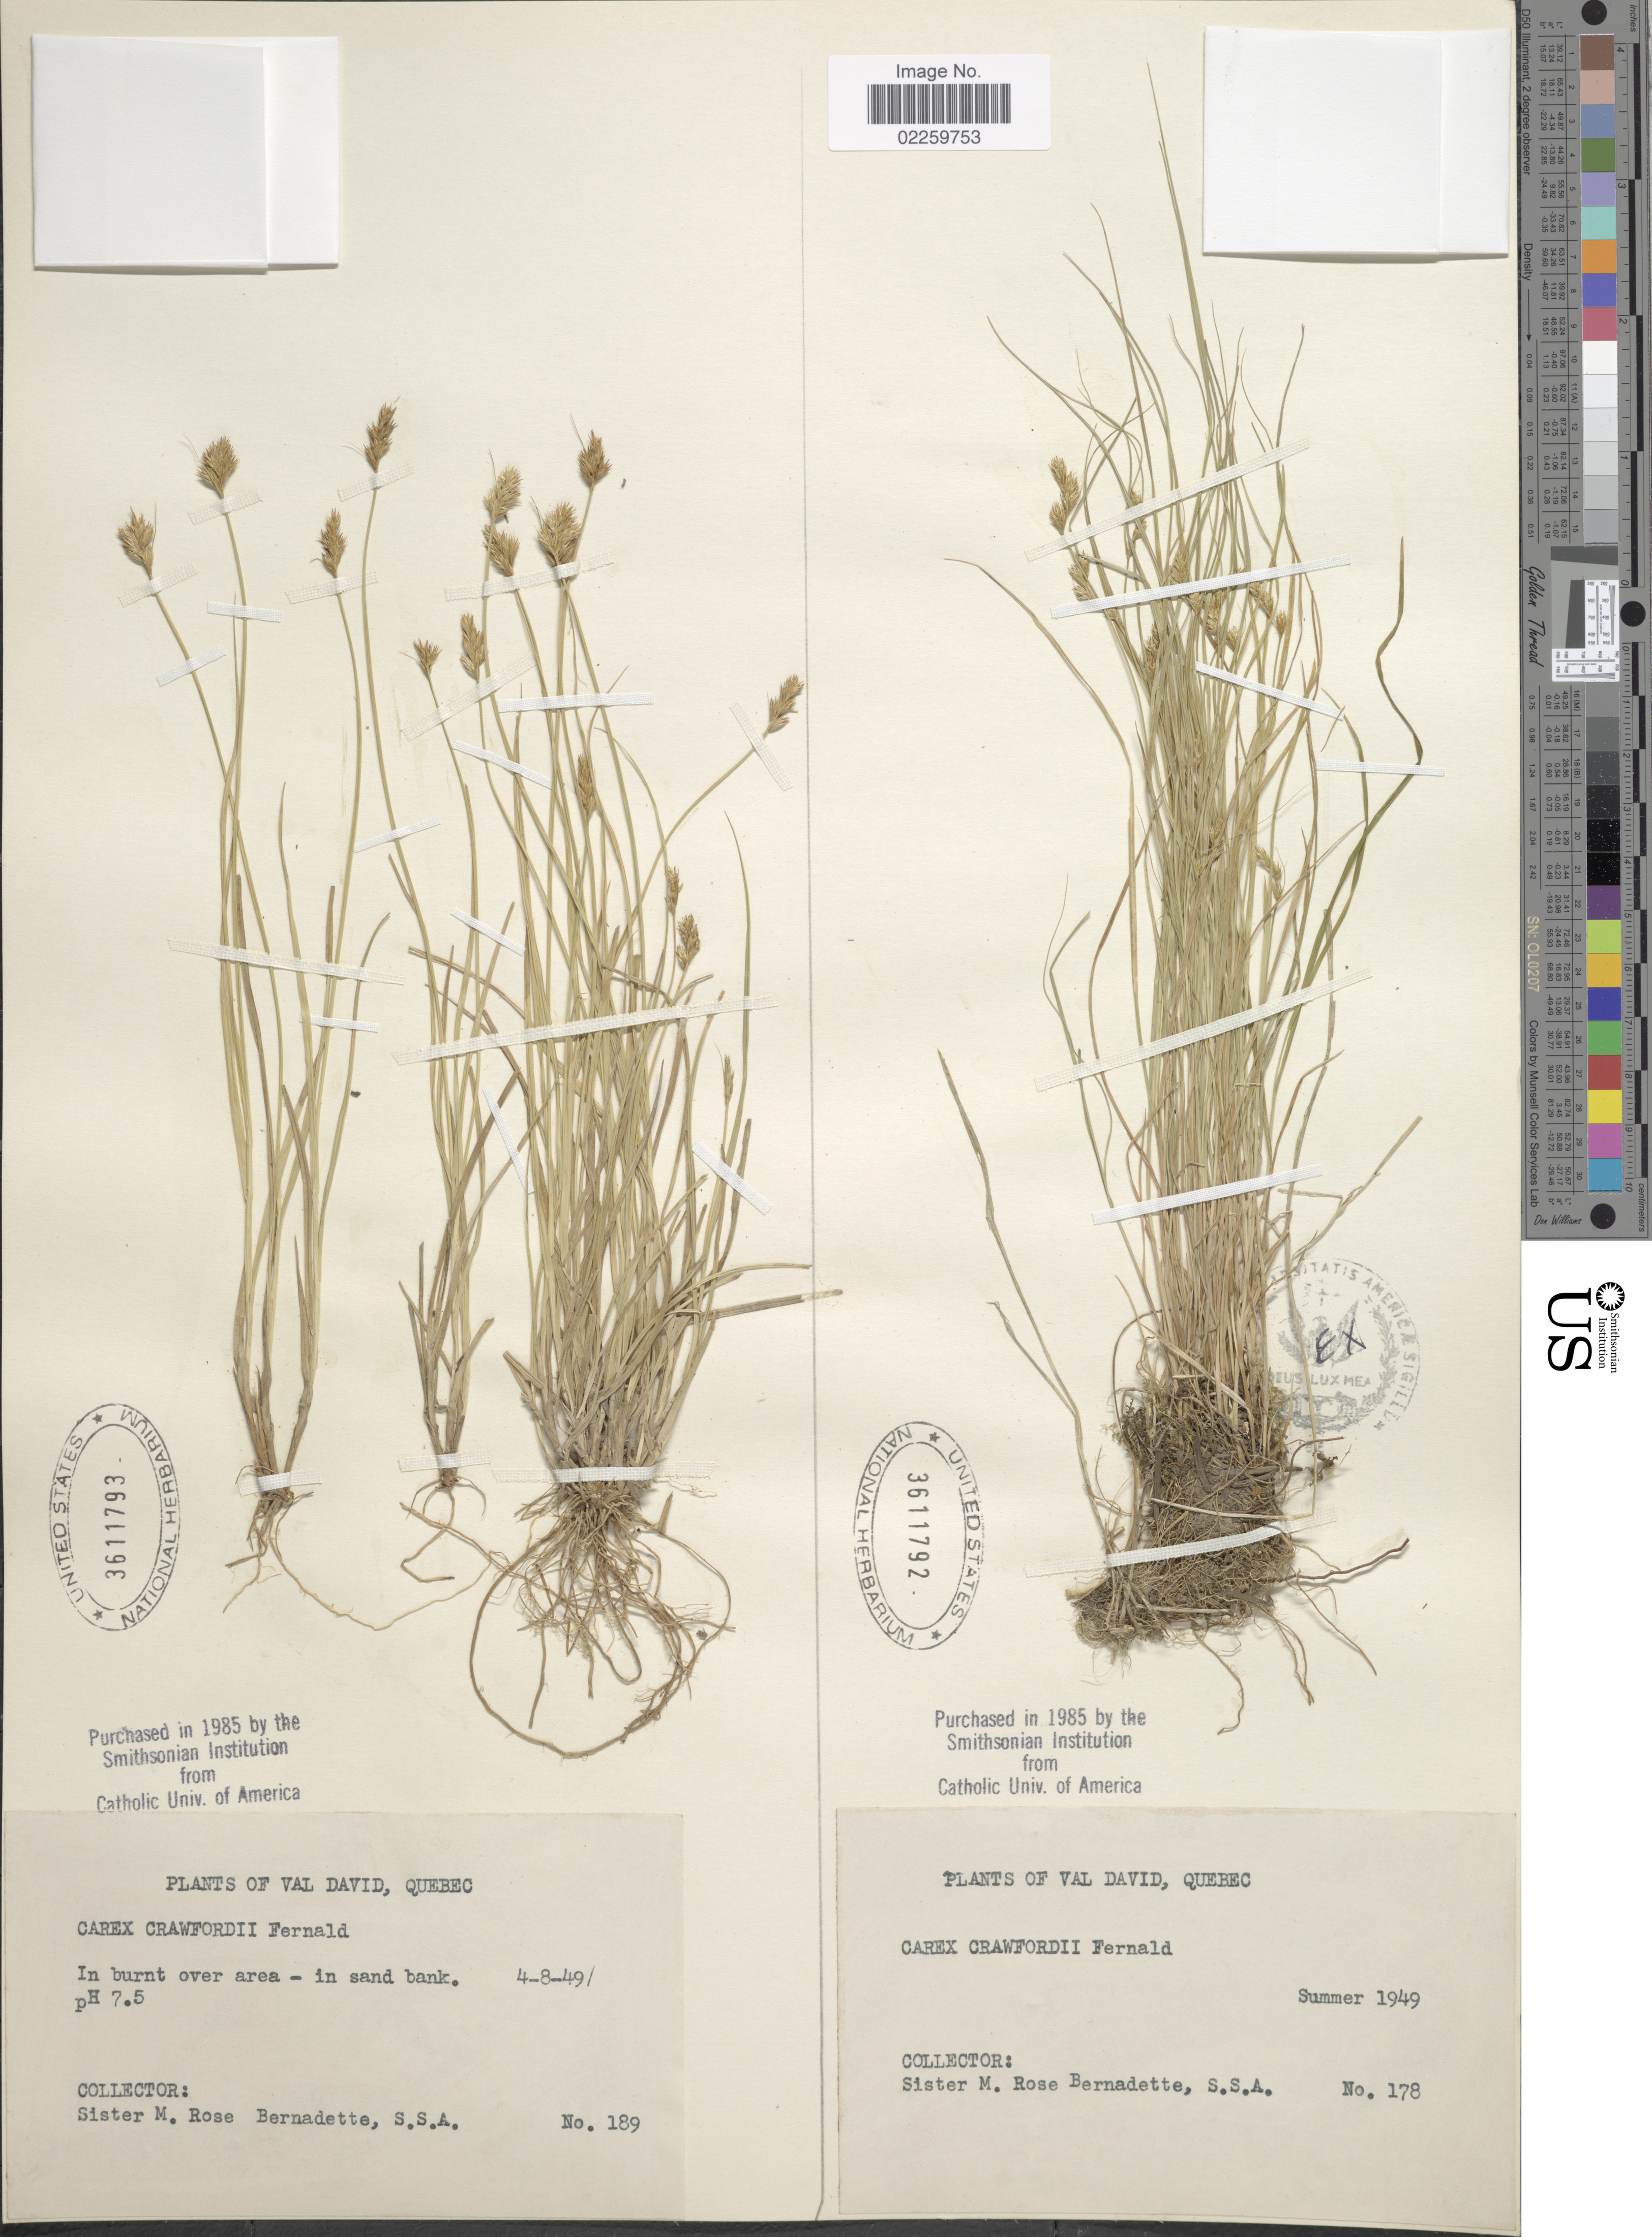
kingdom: Plantae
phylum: Tracheophyta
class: Liliopsida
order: Poales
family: Cyperaceae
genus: Carex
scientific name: Carex crawfordii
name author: Fernald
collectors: M. Bernadette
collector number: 189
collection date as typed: Transcribed d/m/y: 4/8/49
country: Canada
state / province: Quebec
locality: Val David, in burnt over area-in sand bank.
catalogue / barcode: US 3611793